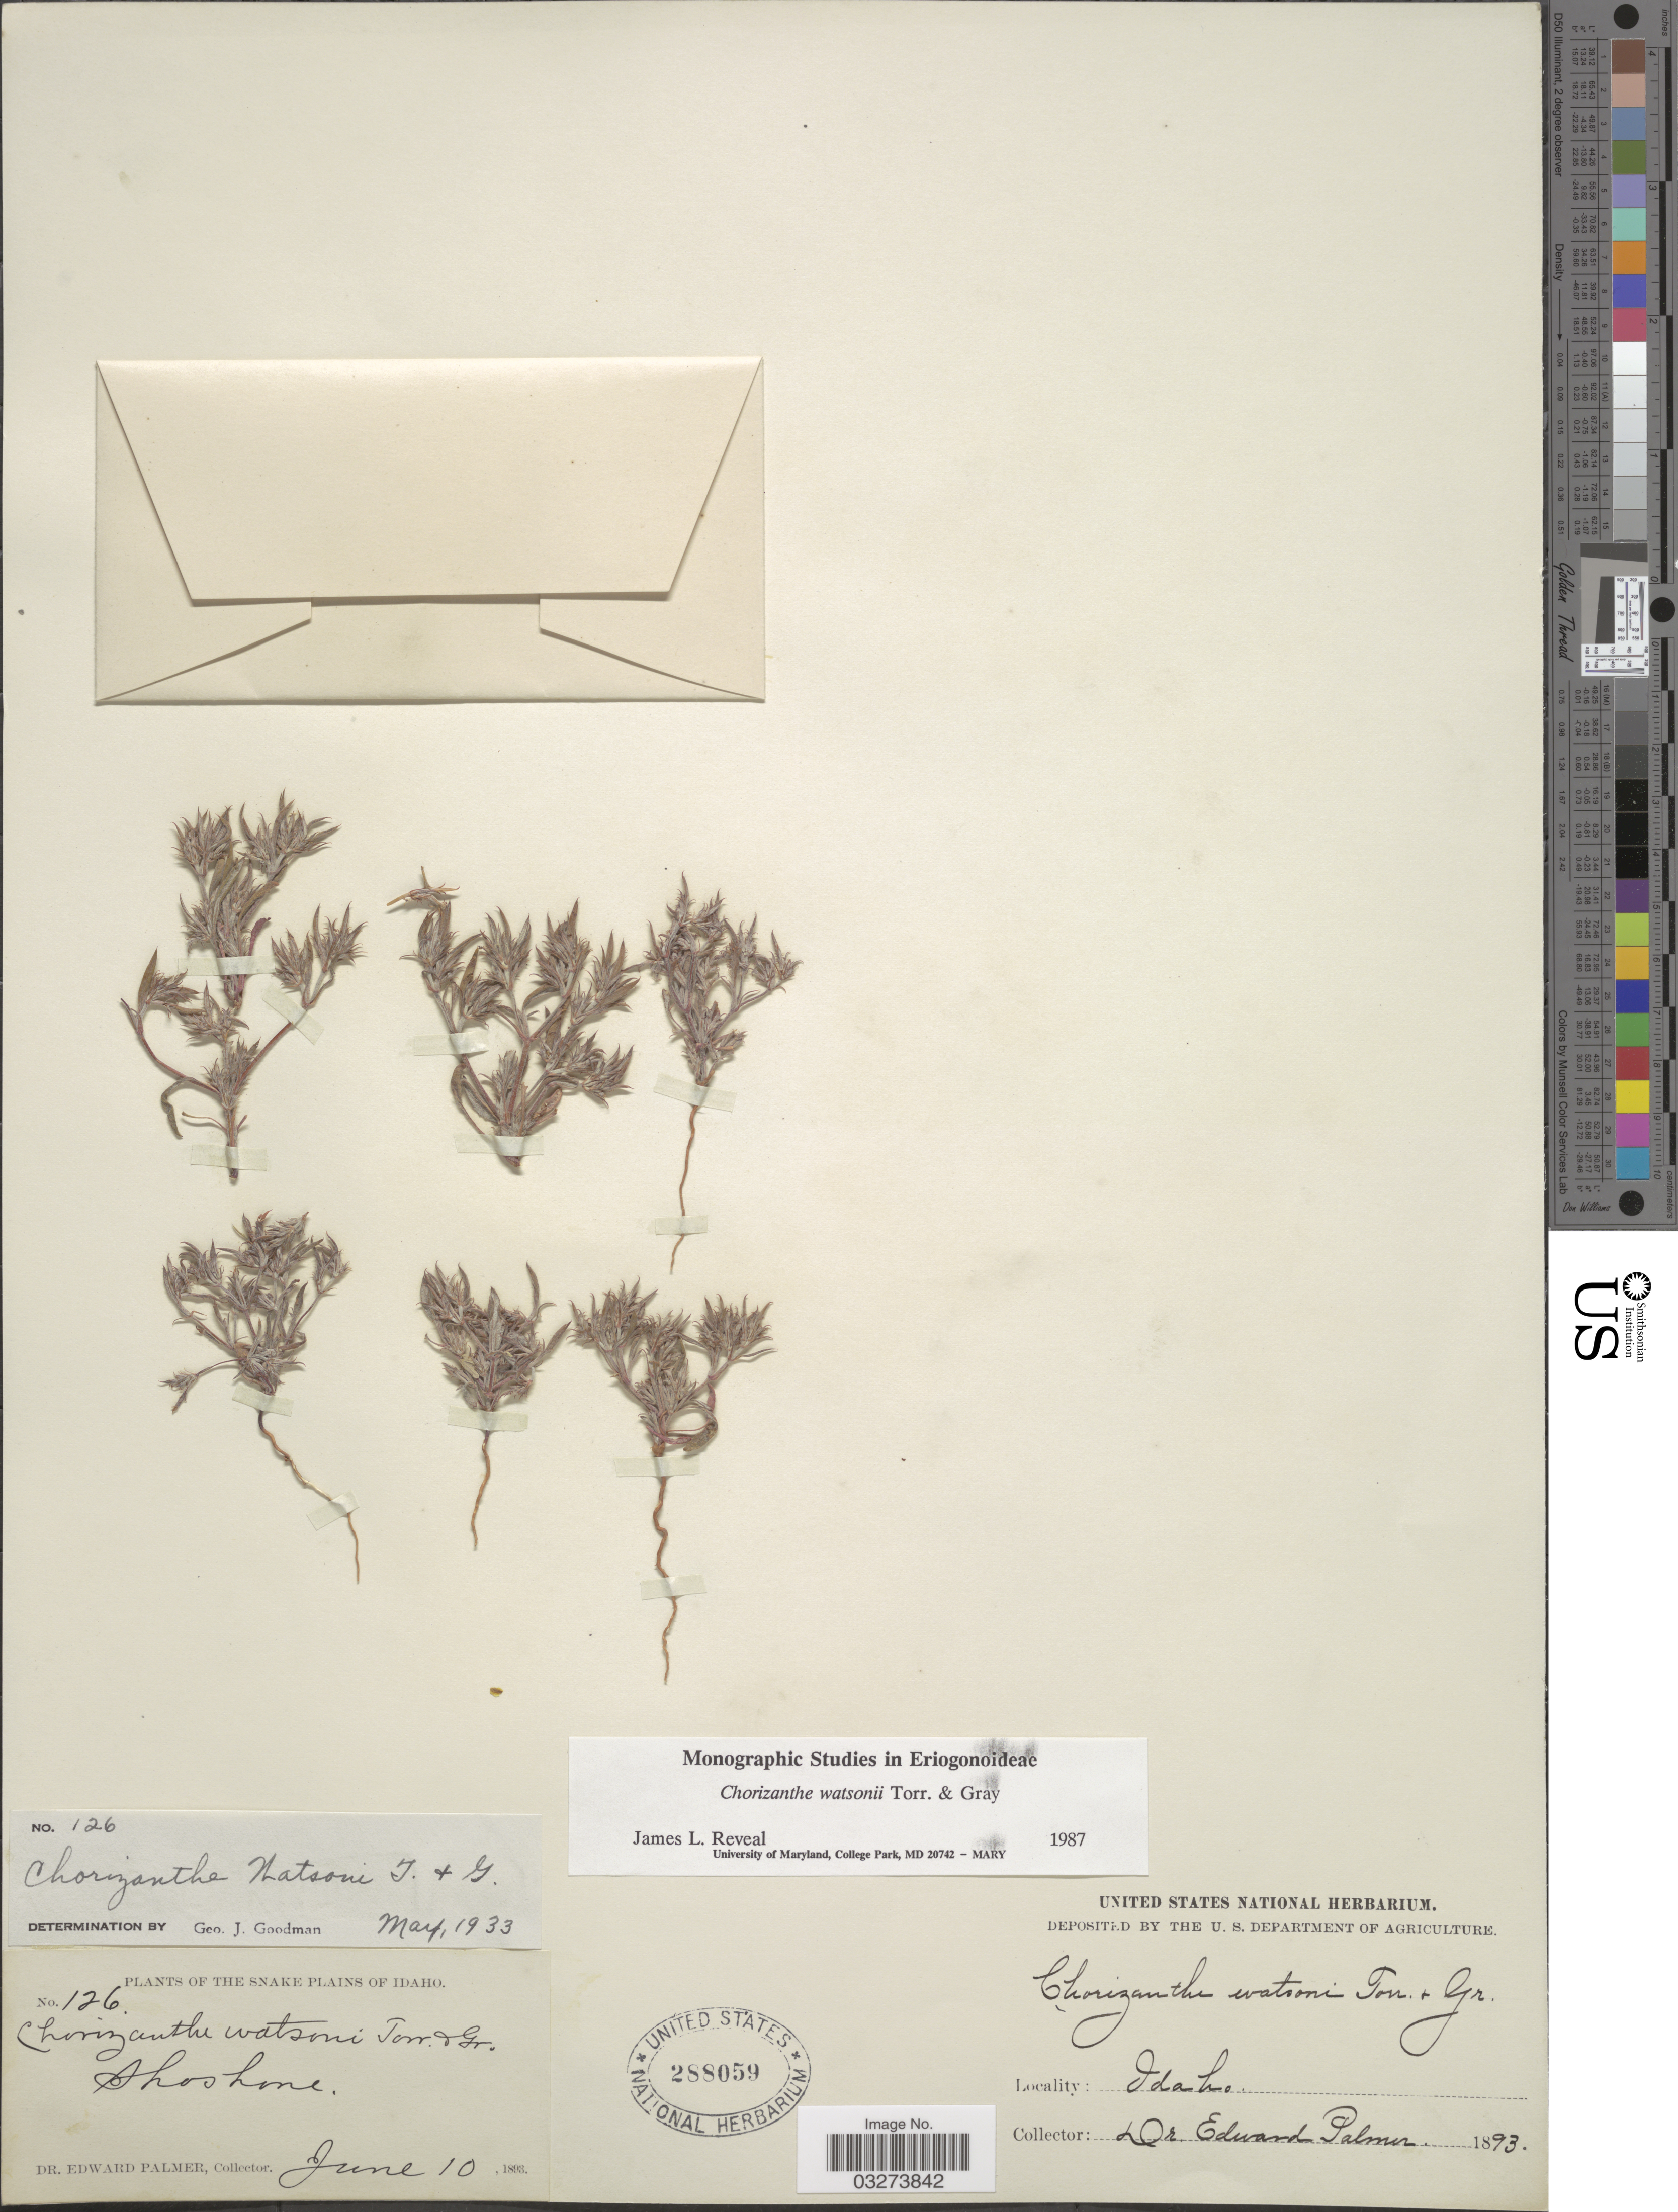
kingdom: Plantae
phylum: Tracheophyta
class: Magnoliopsida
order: Caryophyllales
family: Polygonaceae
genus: Chorizanthe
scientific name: Chorizanthe watsonii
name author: Torr. & A. Gray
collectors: E. Palmer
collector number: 126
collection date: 1893-06-10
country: United States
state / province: Idaho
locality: The Snake Plains of Idaho. Shoshone.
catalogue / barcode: US 288059